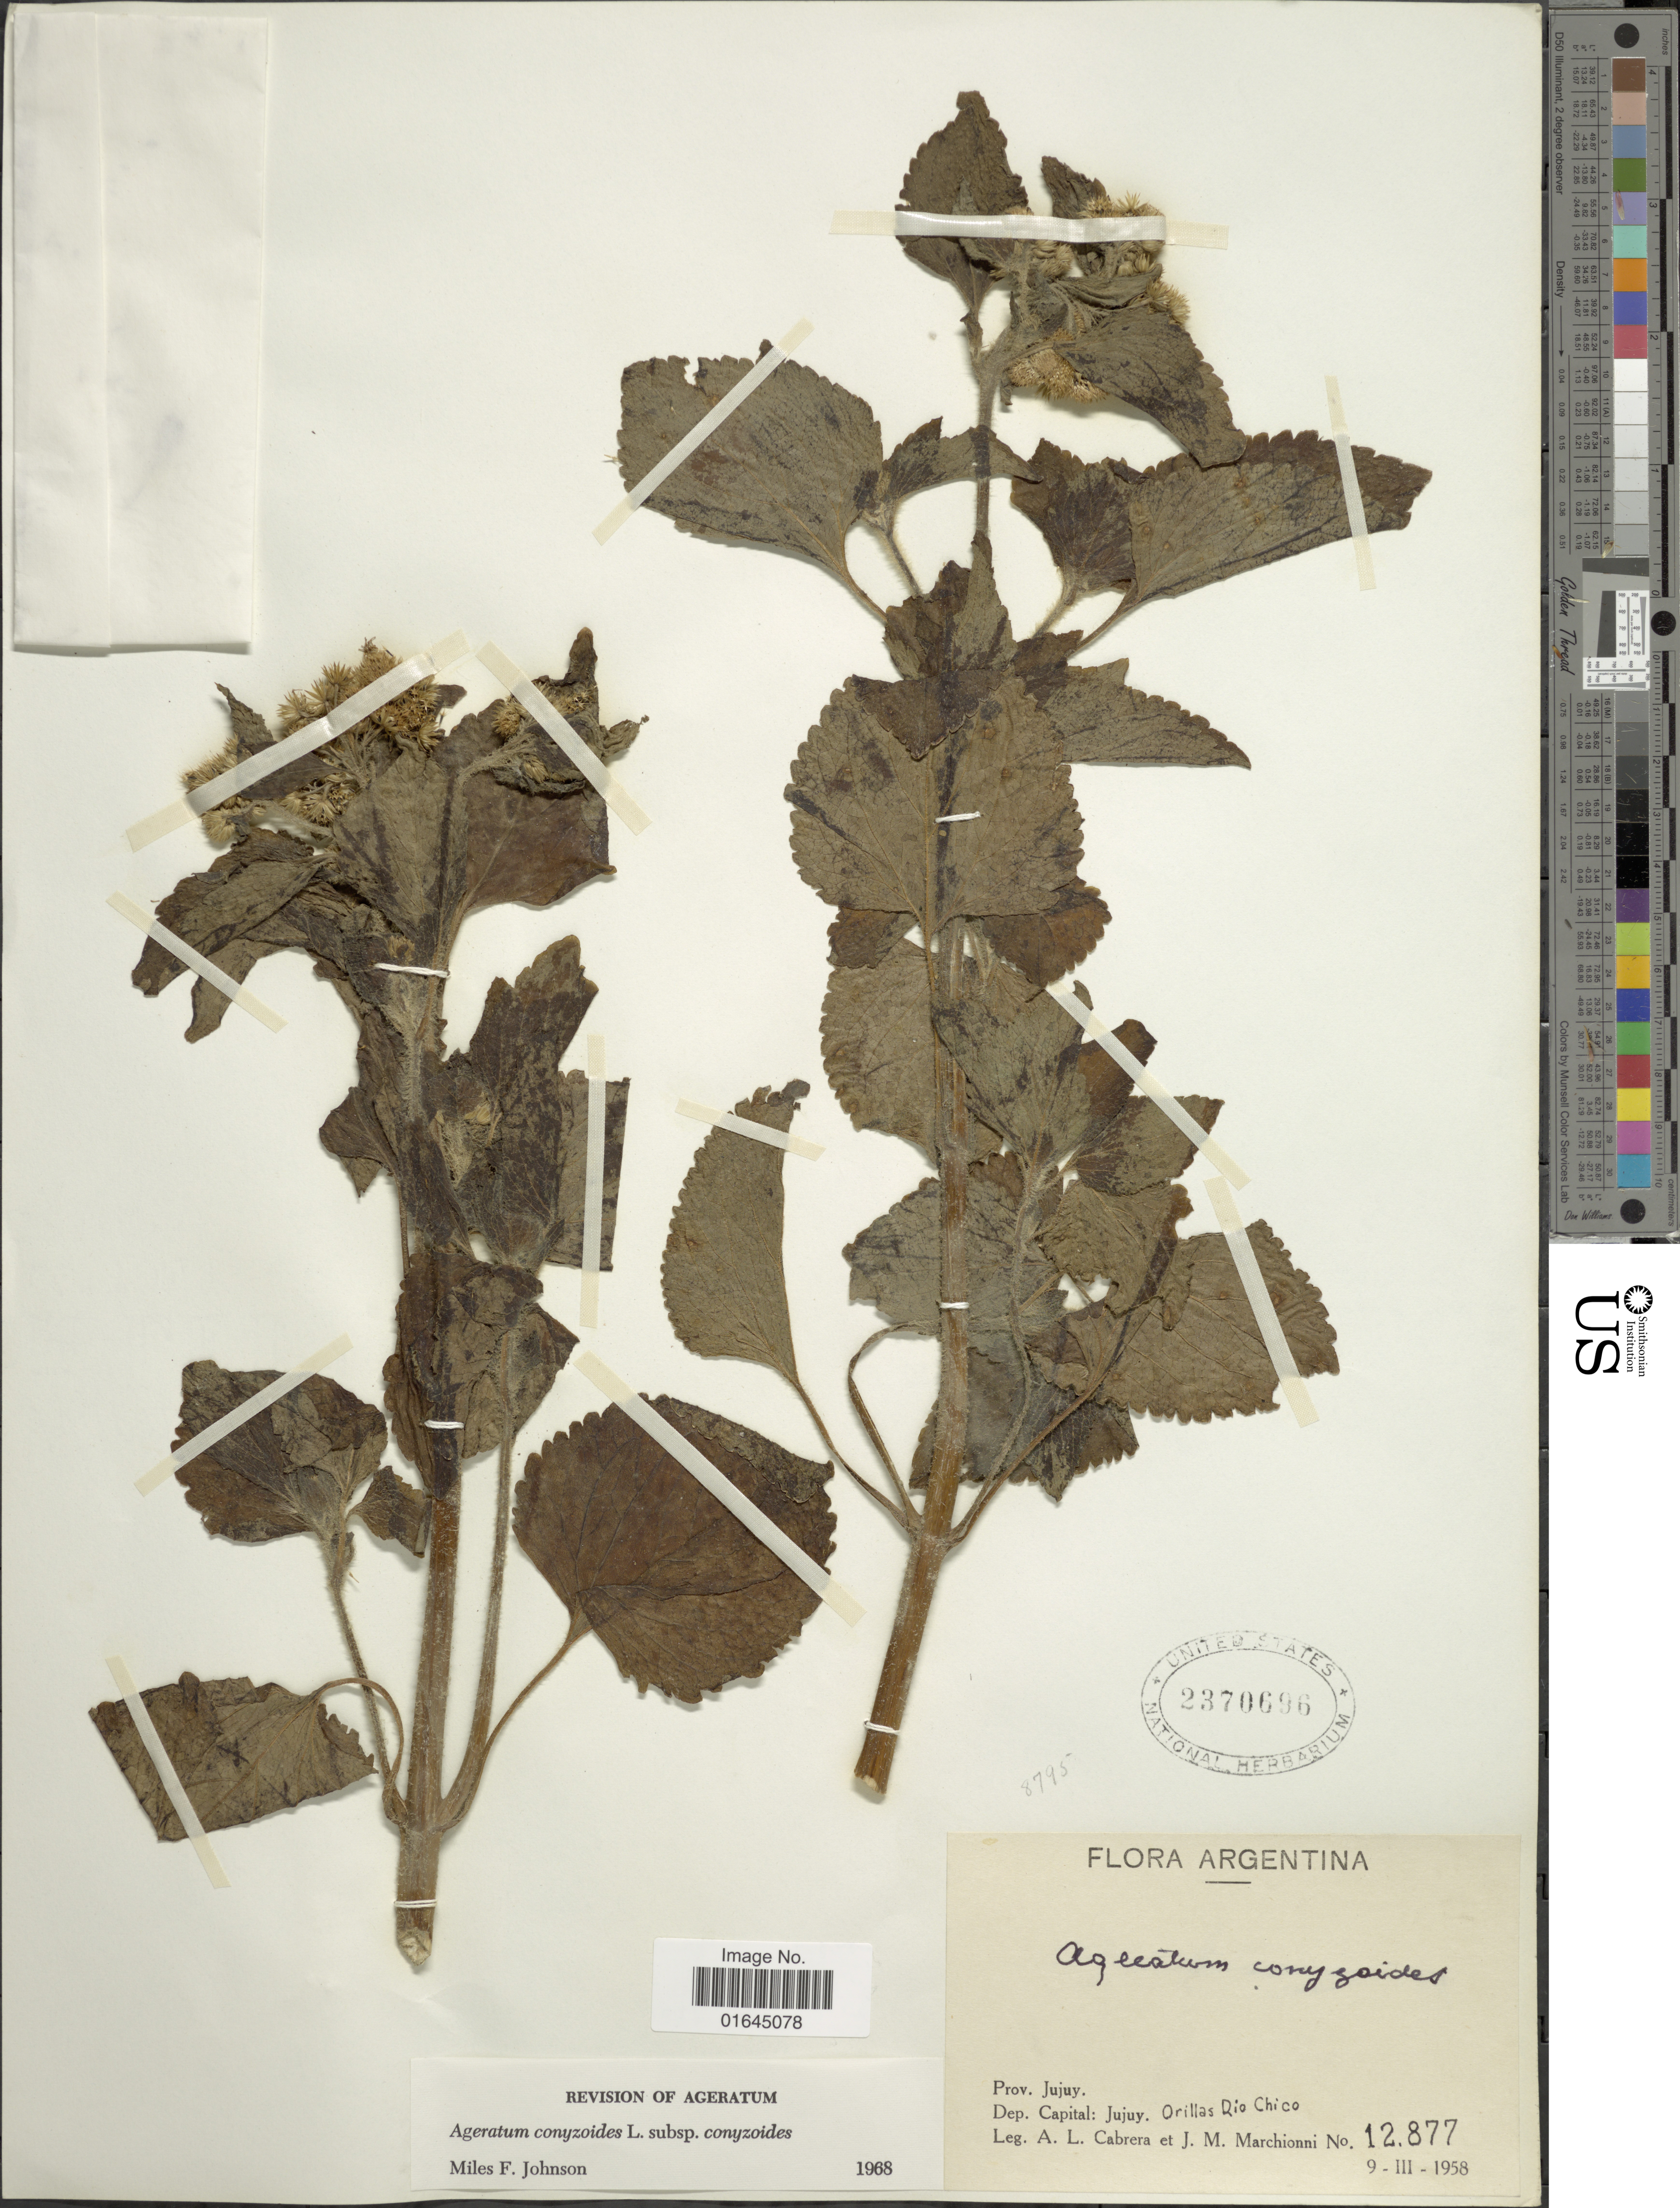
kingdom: Plantae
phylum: Tracheophyta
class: Magnoliopsida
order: Asterales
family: Asteraceae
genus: Ageratum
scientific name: Ageratum conyzoides subsp. conyzoides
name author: L.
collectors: A. L. Cabrera & J. Marchionni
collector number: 12877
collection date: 1958-03-09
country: Argentina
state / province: Jujuy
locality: Dep. Capital: Jujuy. Orillas Rio Chico.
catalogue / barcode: US 2370696